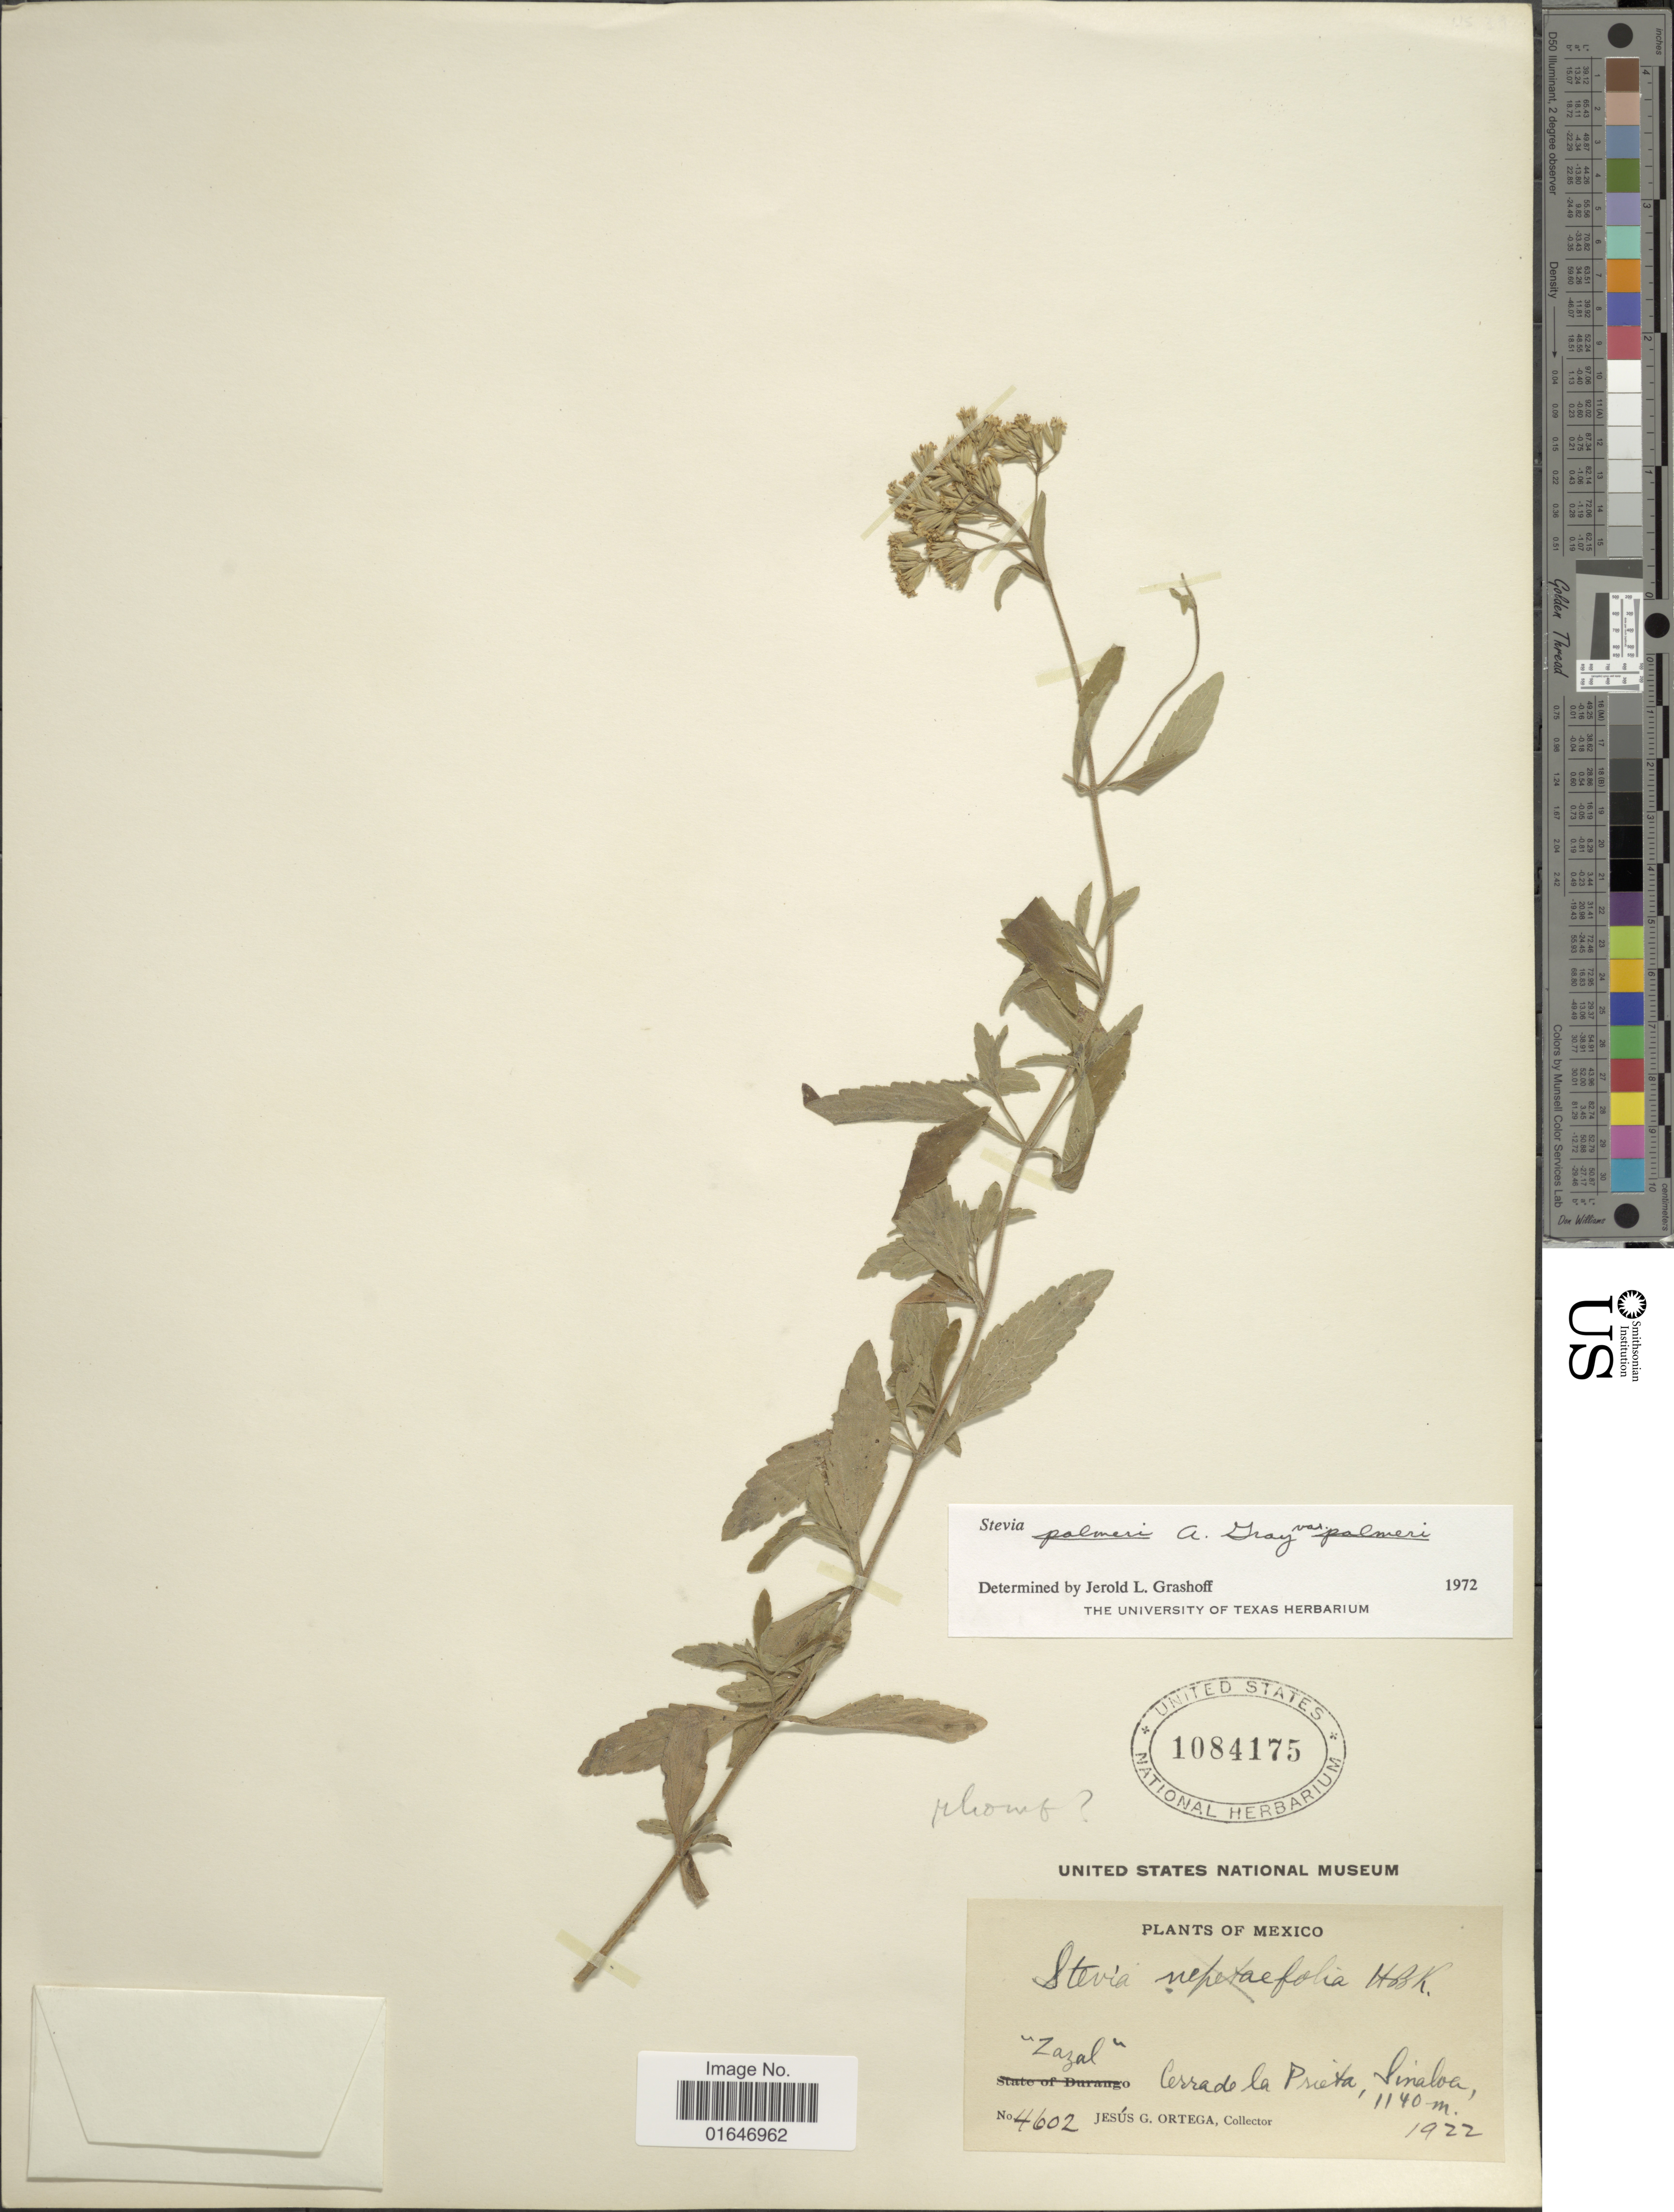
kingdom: Plantae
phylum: Tracheophyta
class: Magnoliopsida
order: Asterales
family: Asteraceae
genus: Stevia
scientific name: Stevia palmeri var. palmeri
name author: A. Gray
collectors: J. Ortega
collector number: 4602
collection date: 1922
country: Mexico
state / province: Sinaloa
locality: Zazal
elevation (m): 1140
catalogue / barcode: US 1084175